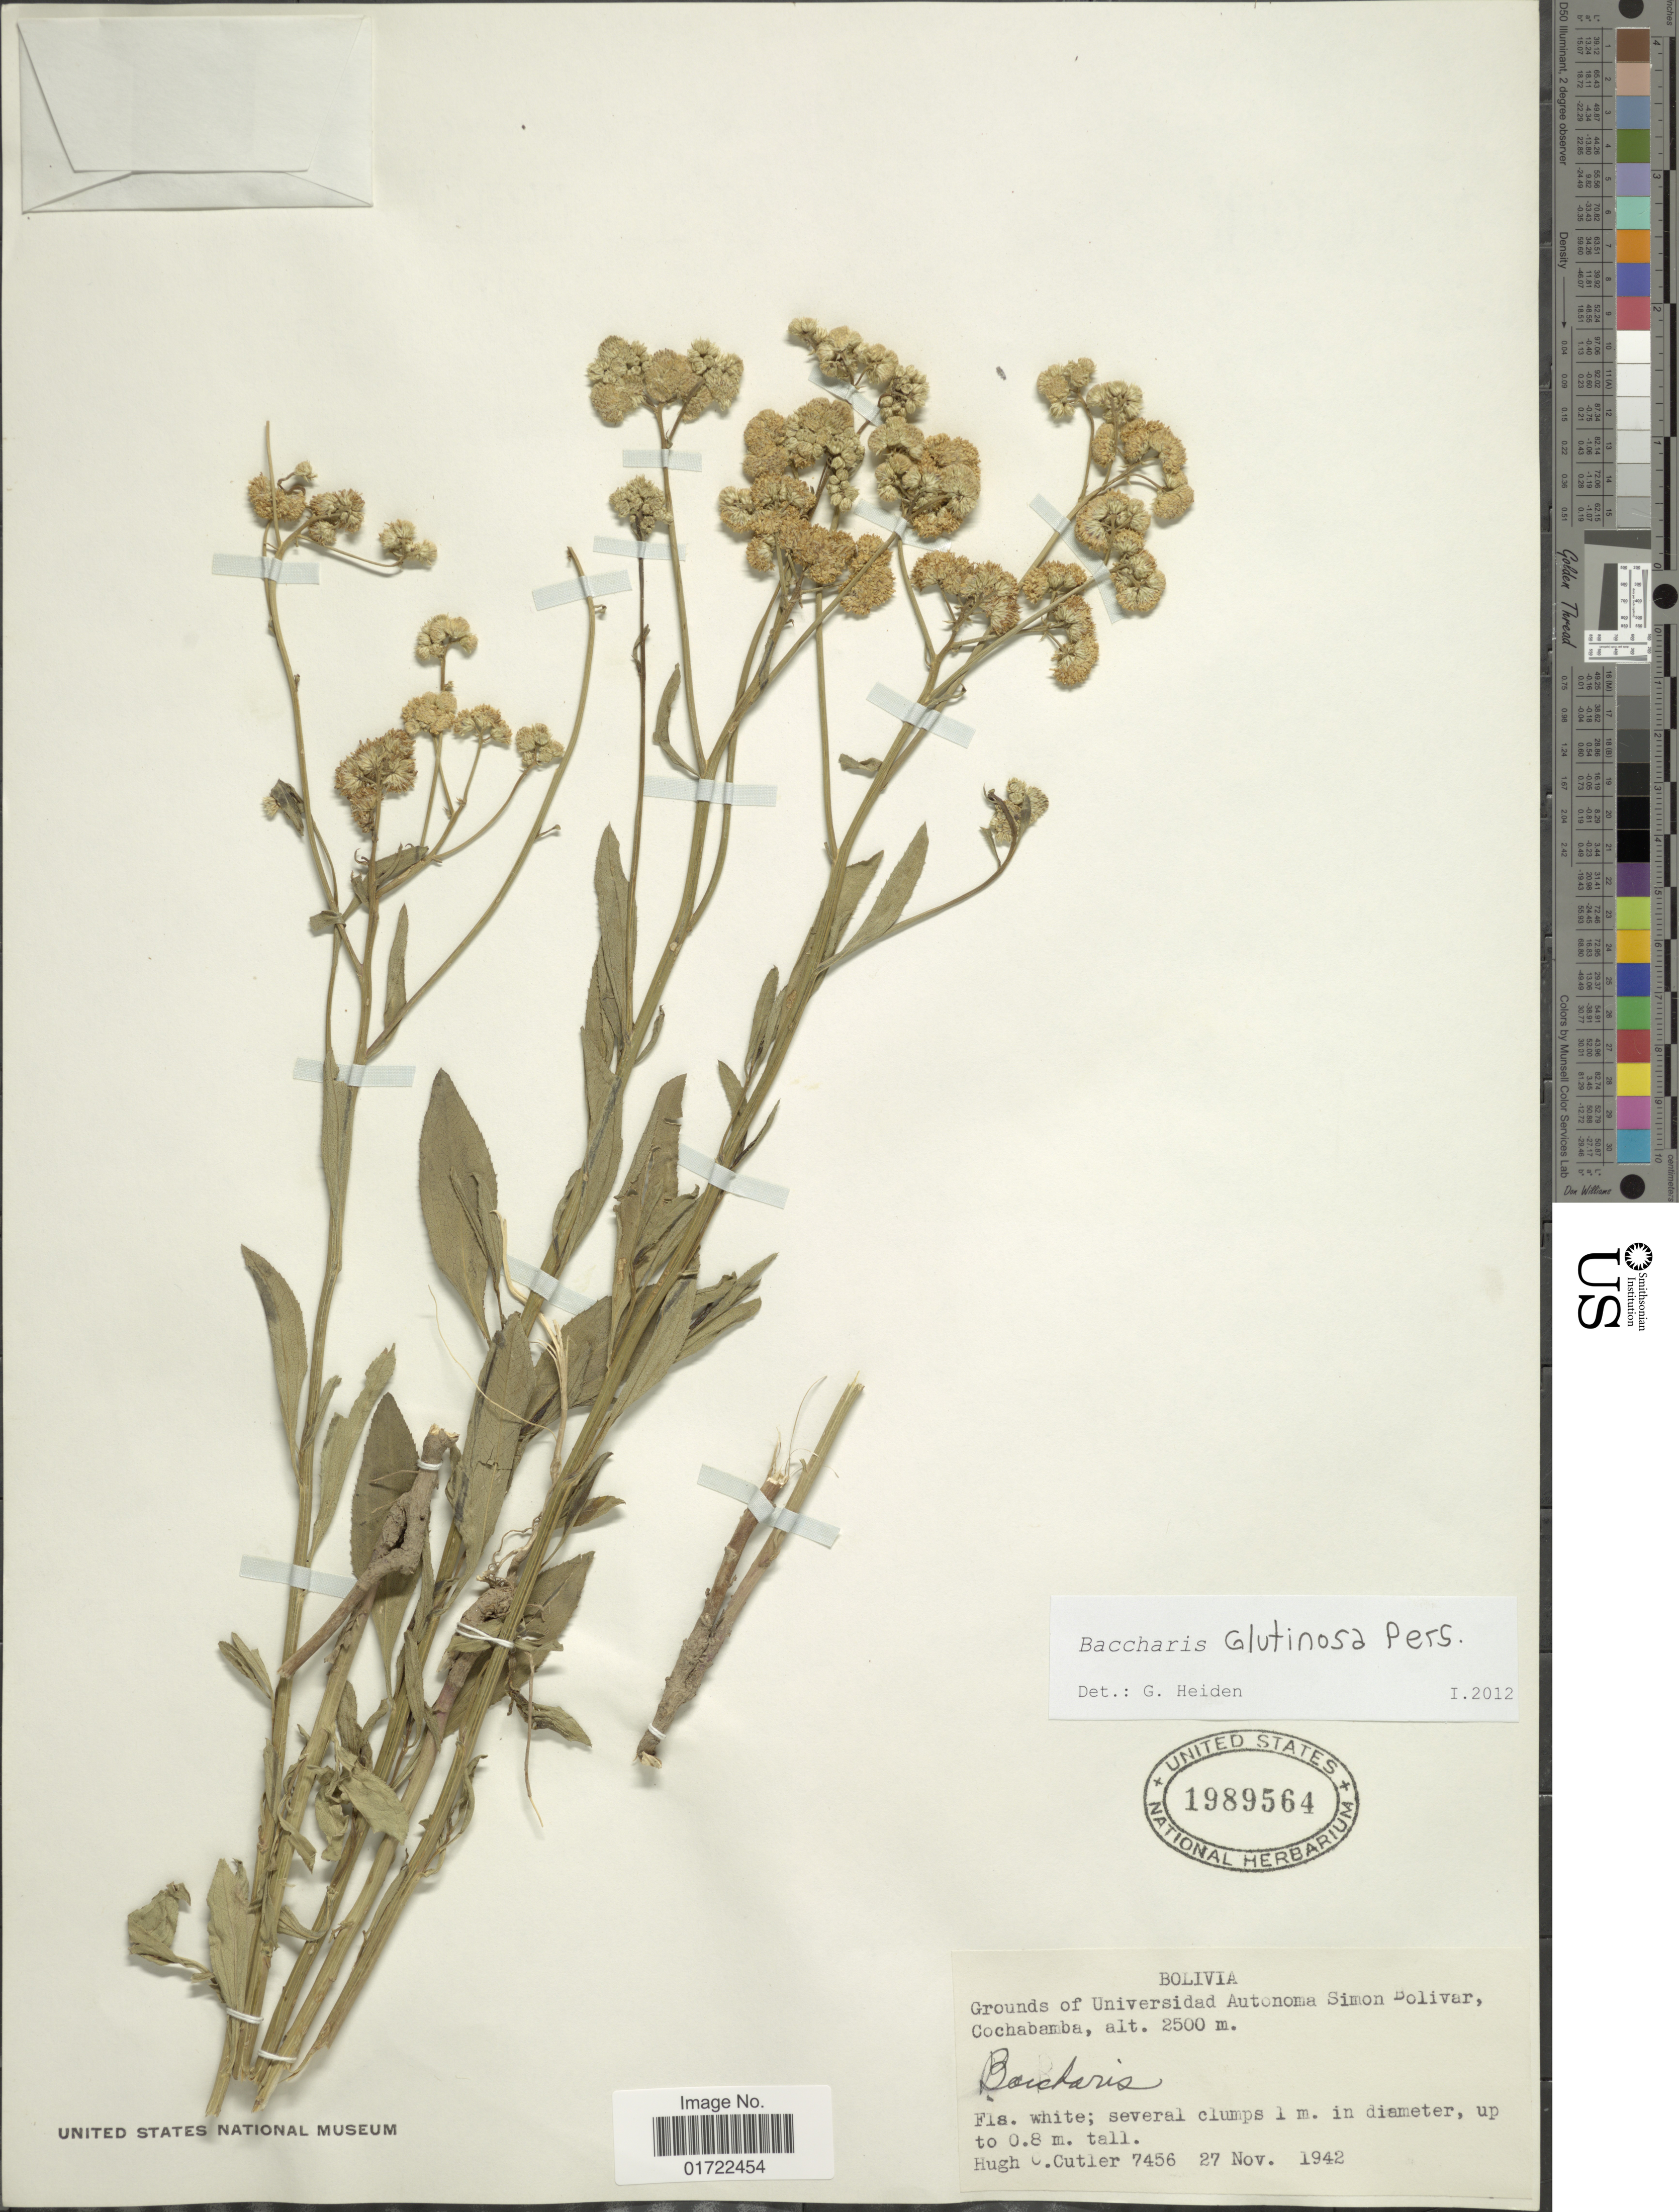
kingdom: Plantae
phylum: Tracheophyta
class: Magnoliopsida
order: Asterales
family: Asteraceae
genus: Baccharis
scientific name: Baccharis glutinosa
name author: Pers.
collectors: H. C. Cutler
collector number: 7456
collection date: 1942-11-27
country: Bolivia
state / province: Cochabamba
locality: Grounds of Universidad Autonoma Simon Bolivar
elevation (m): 2500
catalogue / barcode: US 1989564